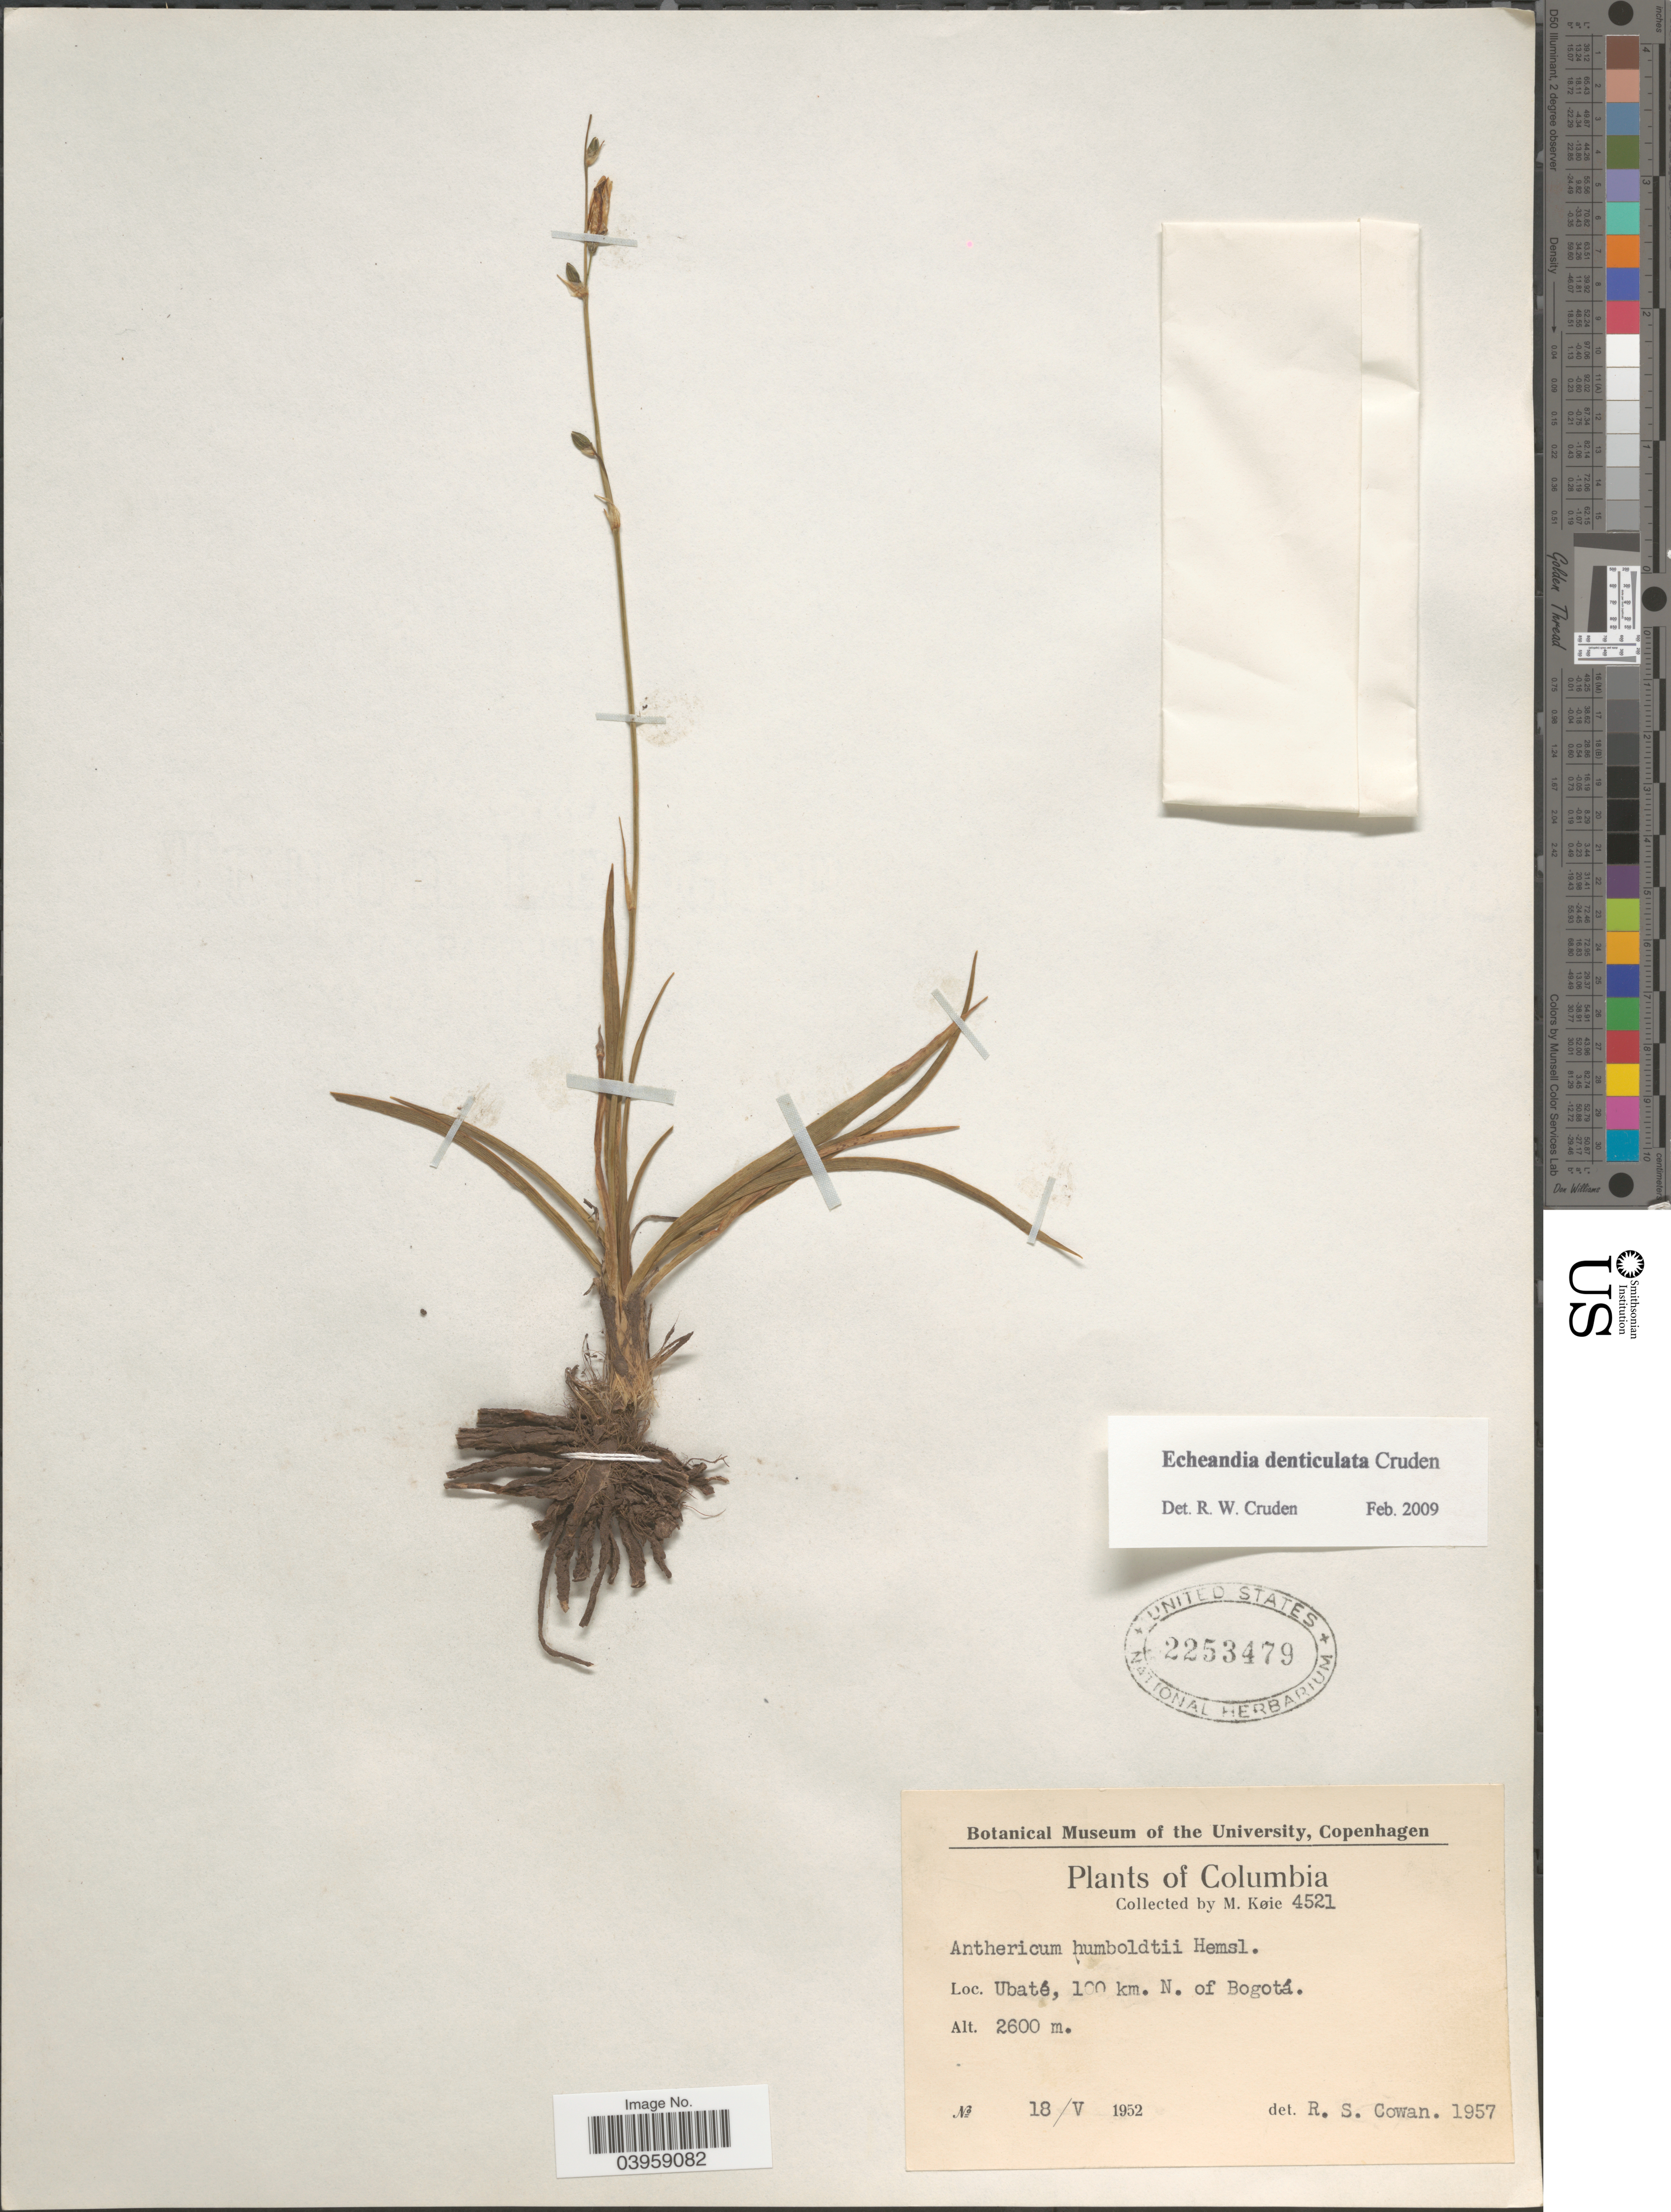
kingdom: Plantae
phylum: Tracheophyta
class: Liliopsida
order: Asparagales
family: Asparagaceae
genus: Echeandia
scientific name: Echeandia denticulata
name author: Cruden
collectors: M. Köie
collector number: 4521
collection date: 1952-05-18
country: Colombia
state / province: Bogota D.C.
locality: Ubaté, 100 km. N. of Bogotá.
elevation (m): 2600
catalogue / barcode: US 2253479